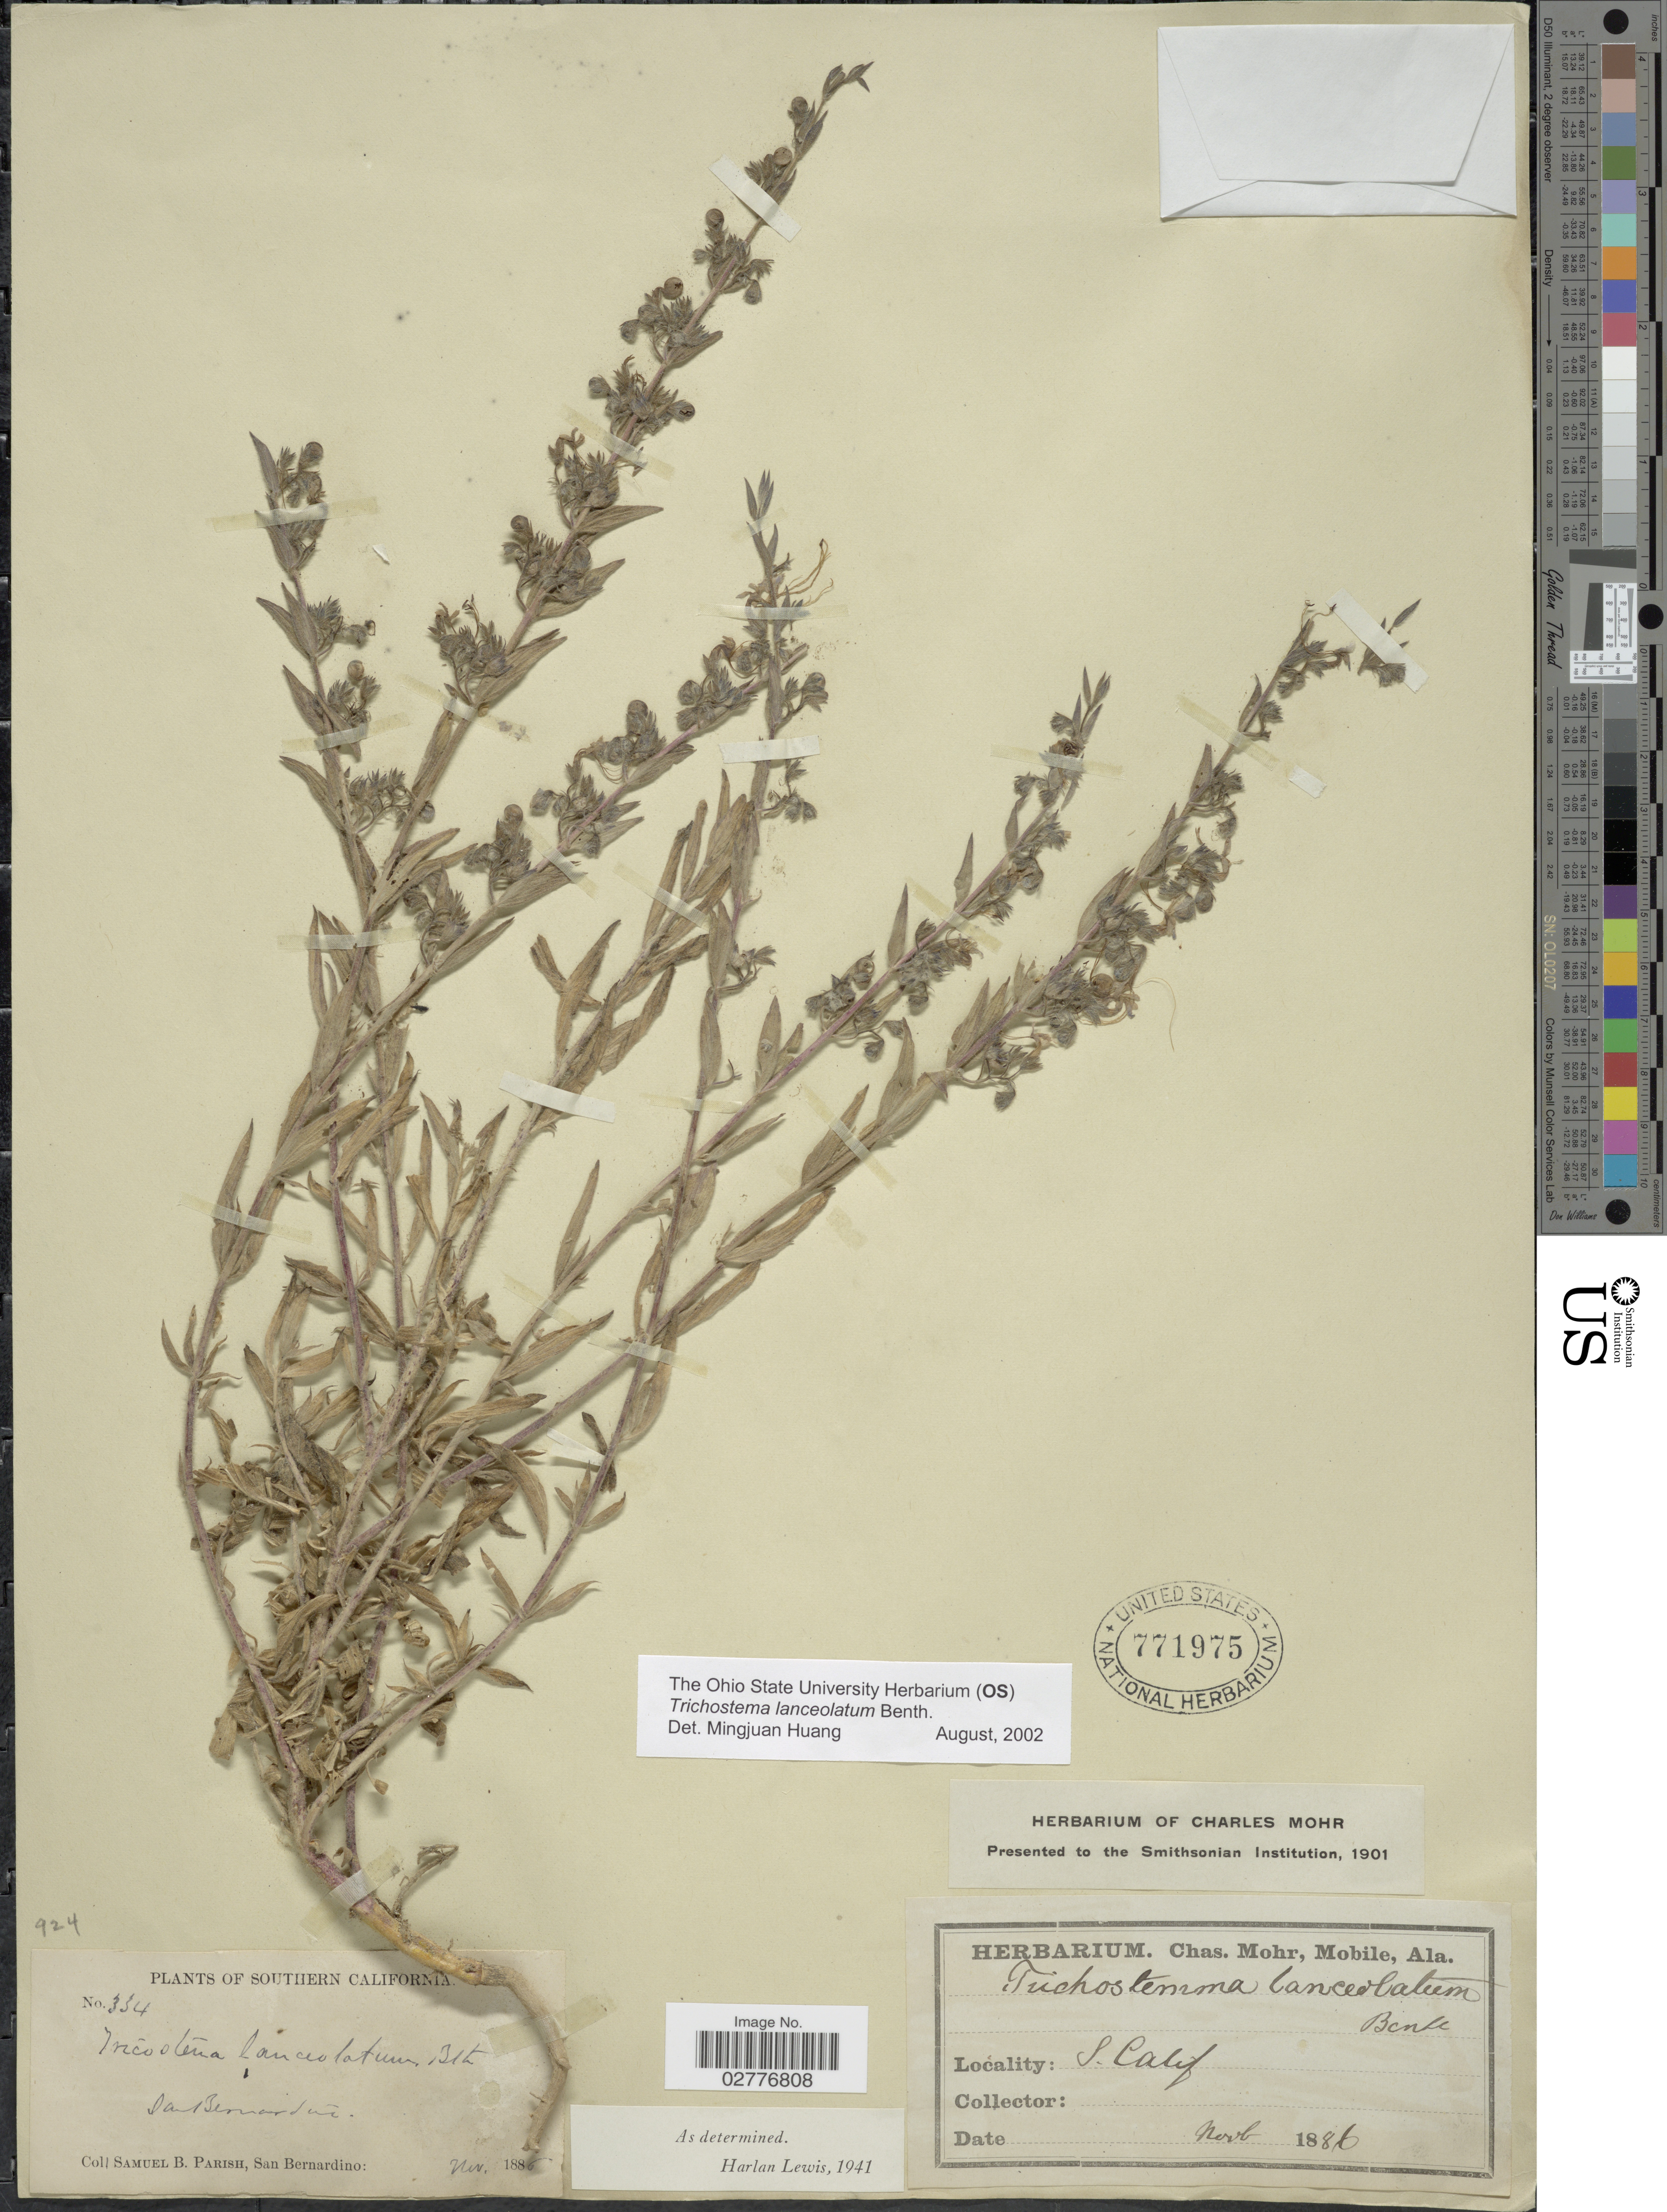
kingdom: Plantae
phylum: Tracheophyta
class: Magnoliopsida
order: Lamiales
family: Lamiaceae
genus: Trichostema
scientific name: Trichostema lanceolatum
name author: Benth.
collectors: S. B. Parish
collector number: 334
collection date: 1886-11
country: United States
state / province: California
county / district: San Bernardino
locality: Southern California. San Bernardino.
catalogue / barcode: US 771975